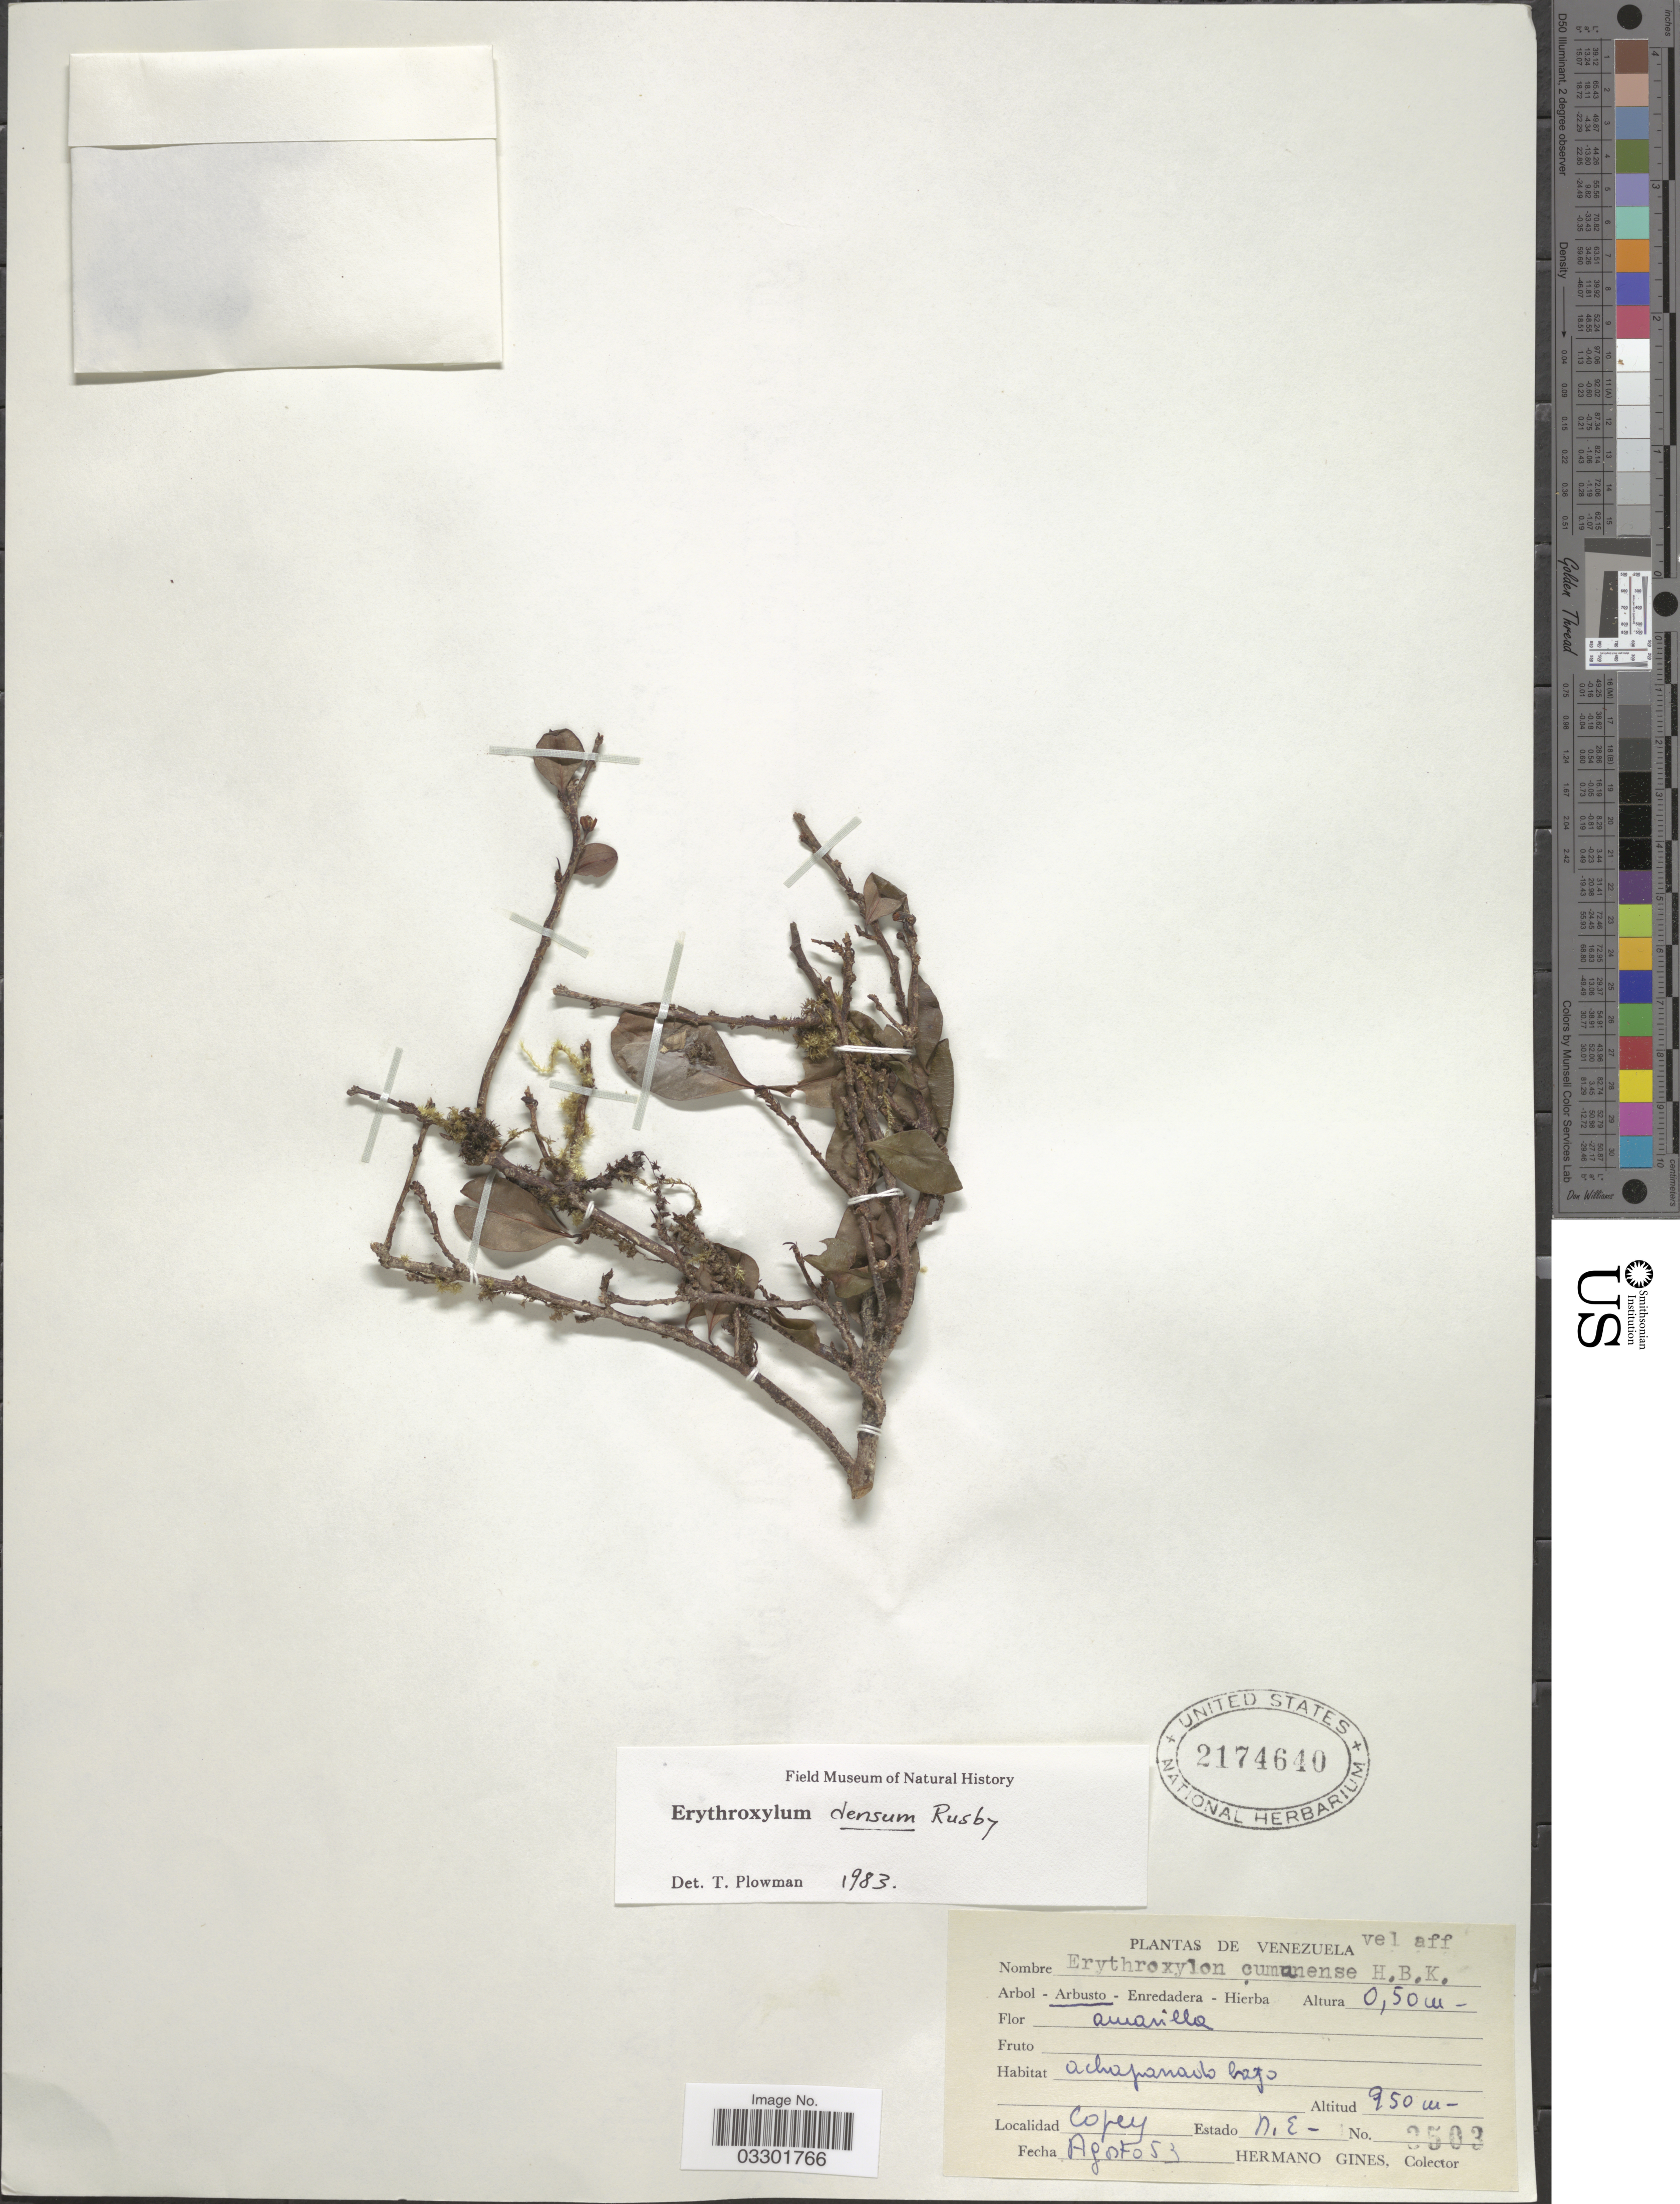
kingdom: Plantae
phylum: Tracheophyta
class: Magnoliopsida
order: Malpighiales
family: Erythroxylaceae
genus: Erythroxylum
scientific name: Erythroxylum densum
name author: Rusby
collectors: Bro. Gines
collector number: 3503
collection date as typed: Transcribed d/m/y: /8/53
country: Venezuela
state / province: Nueva Esparta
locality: Copey.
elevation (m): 950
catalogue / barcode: US 2174640